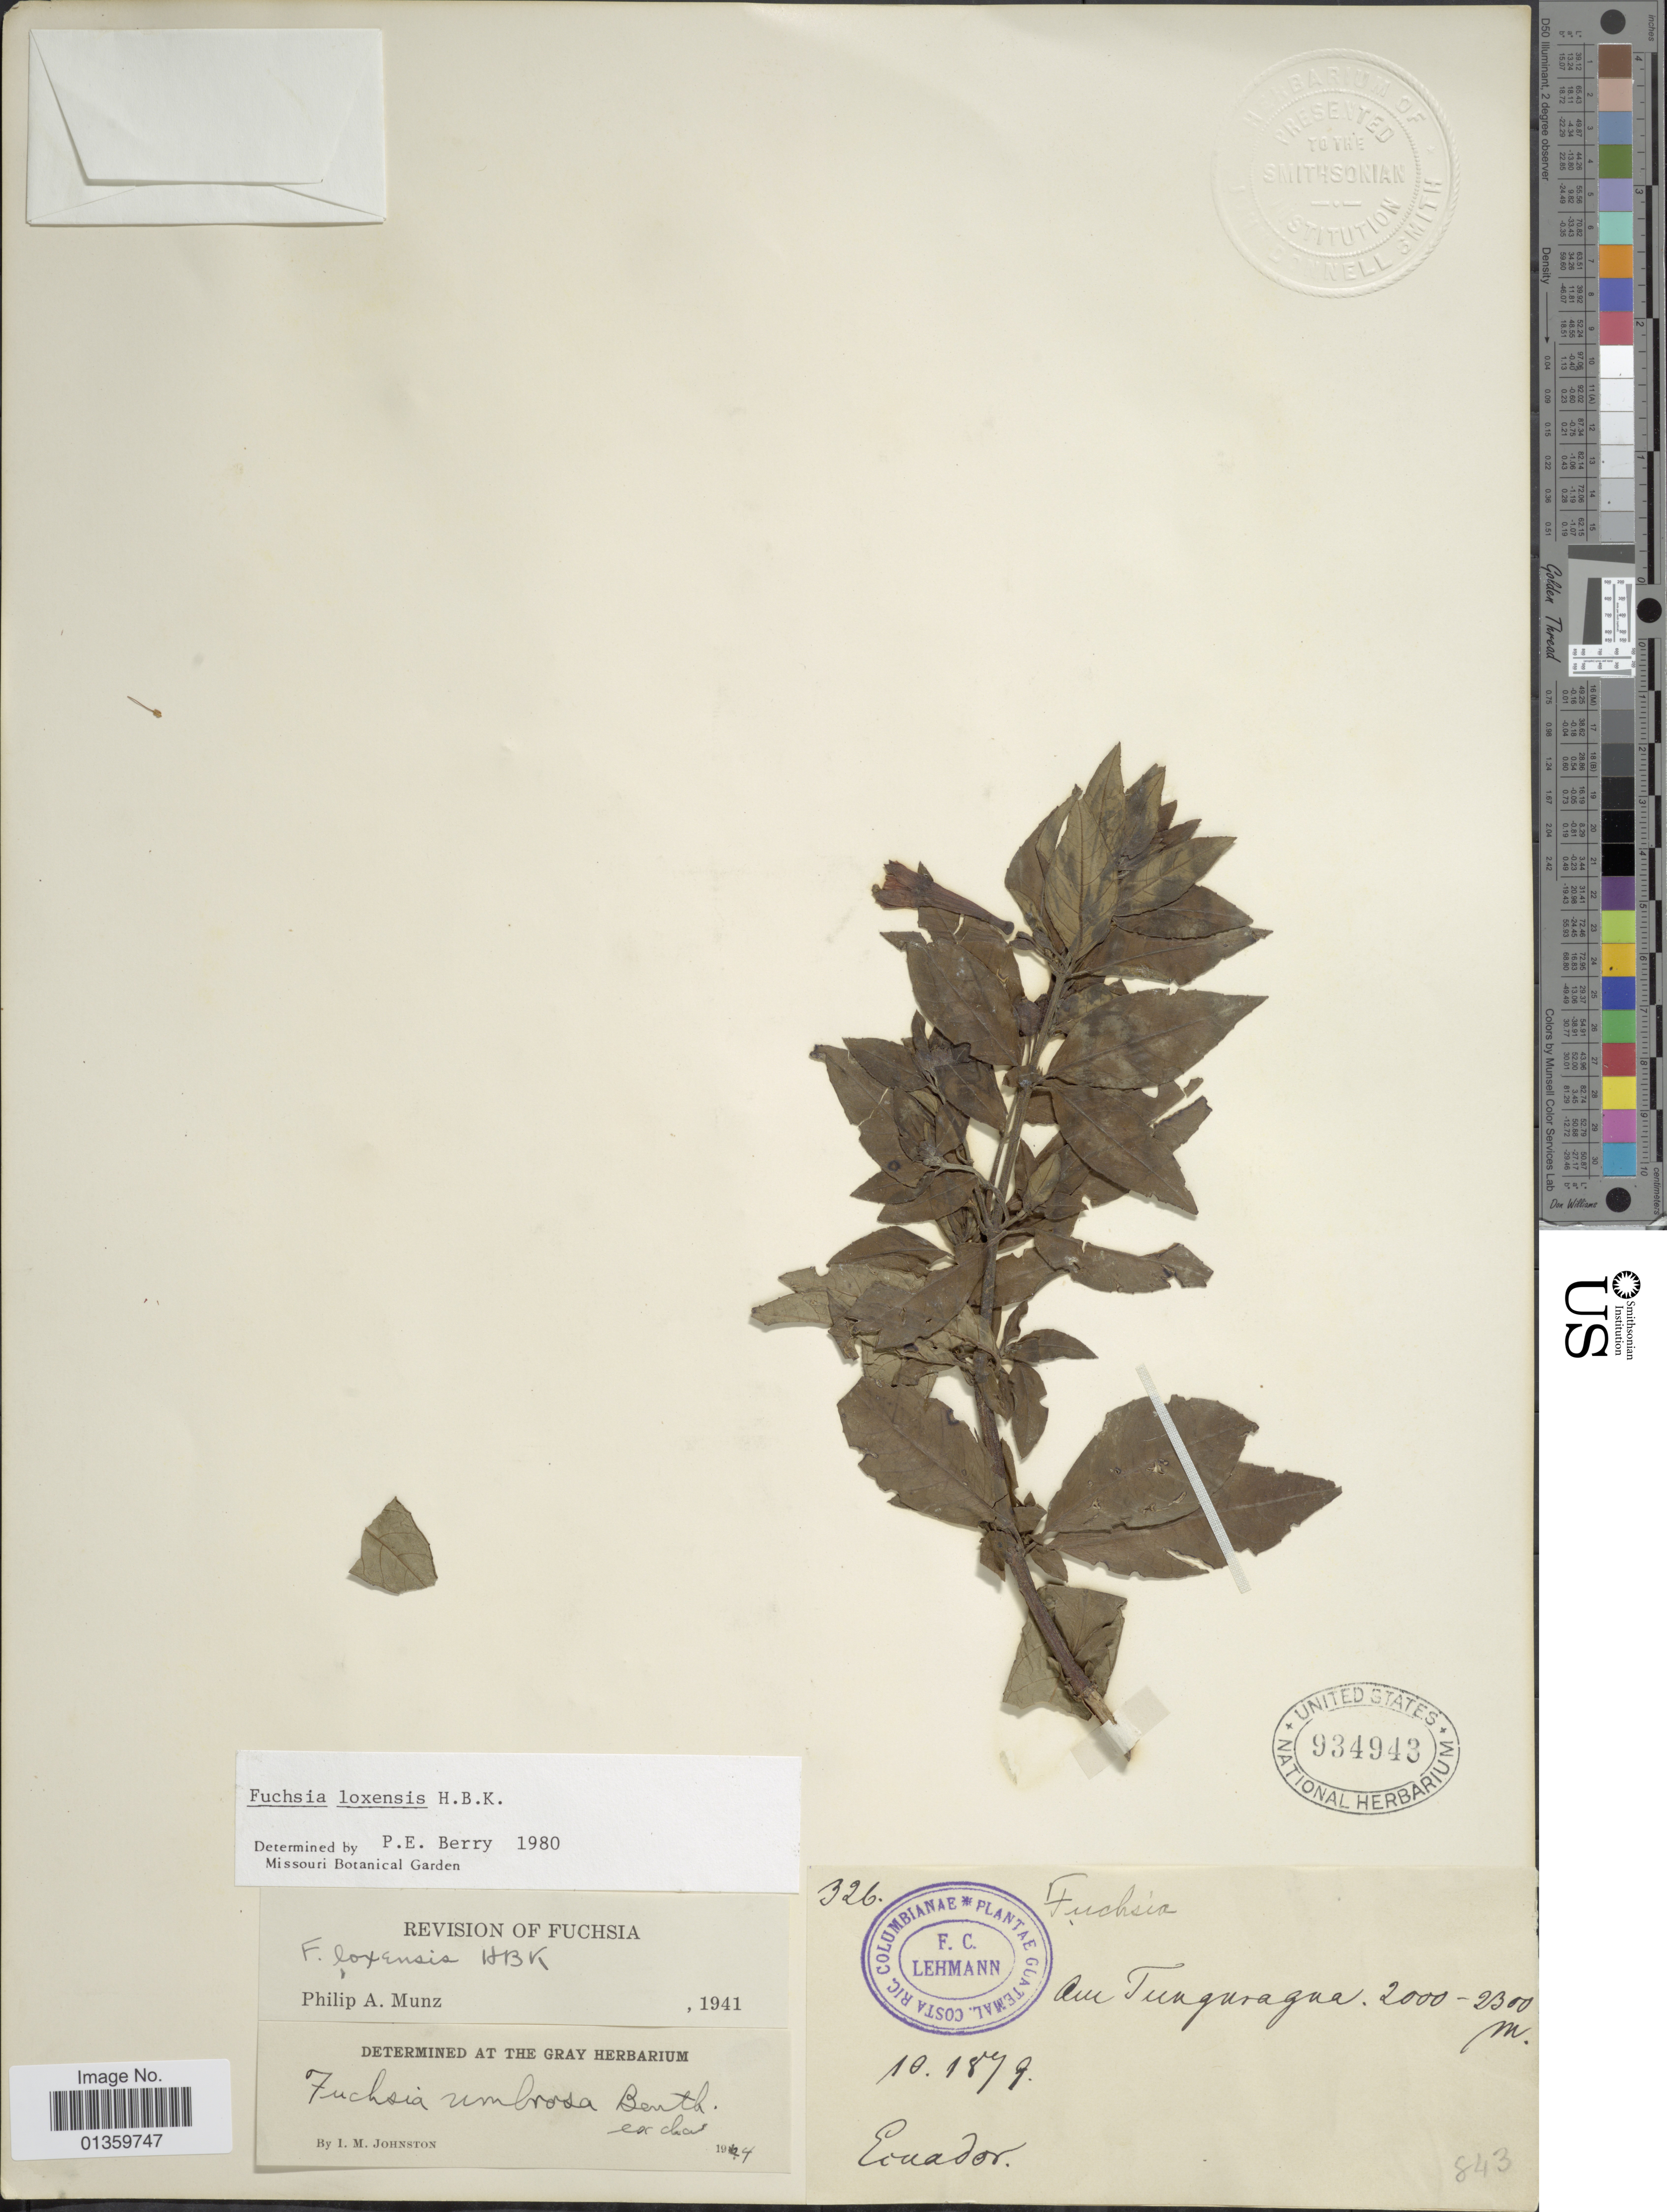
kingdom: Plantae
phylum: Tracheophyta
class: Magnoliopsida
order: Myrtales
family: Onagraceae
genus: Fuchsia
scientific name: Fuchsia loxensis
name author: Kunth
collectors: F. C. Lehmann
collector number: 326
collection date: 1879-10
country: Ecuador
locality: AmTunguragua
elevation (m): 2000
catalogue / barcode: US 934943